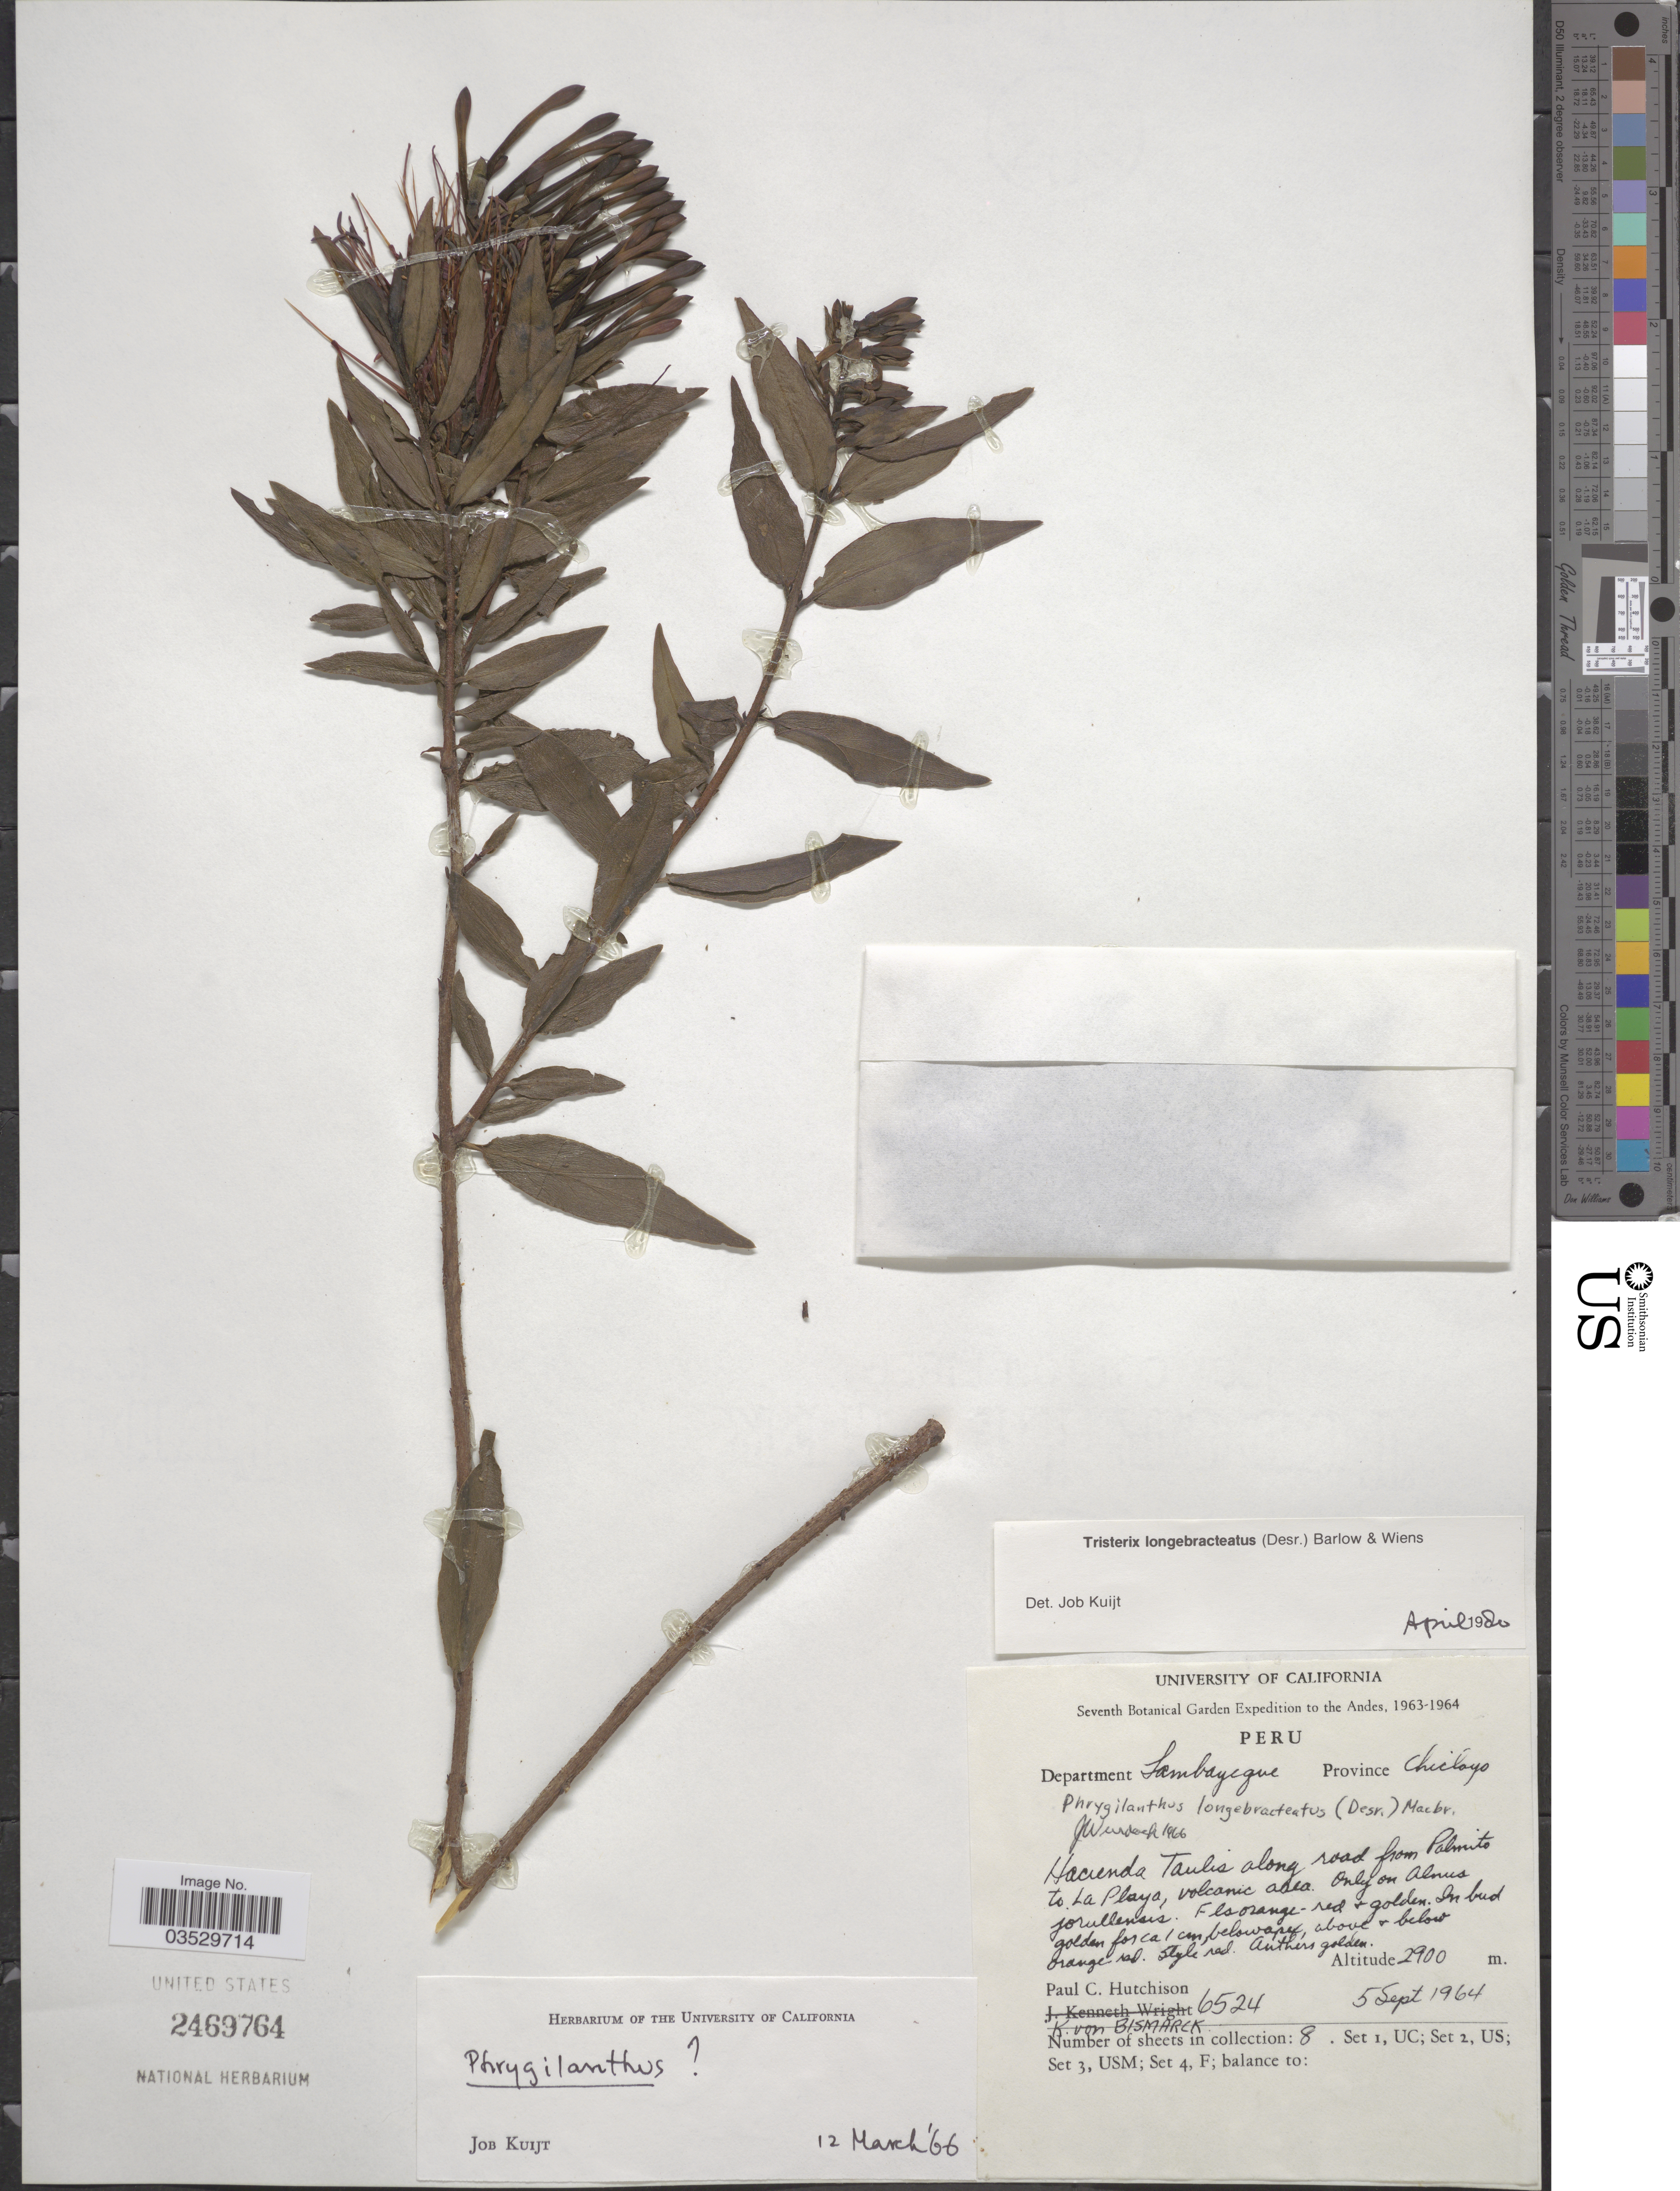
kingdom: Plantae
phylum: Tracheophyta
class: Magnoliopsida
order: Santalales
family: Loranthaceae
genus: Tristerix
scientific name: Tristerix longebracteatus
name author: (Desr.) Bart. & Wiens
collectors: P. C. Hutchison & K. von Bismarck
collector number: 6524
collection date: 1964-09-05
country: Peru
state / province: Lambayeque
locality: Andes. Department Lambayeque. Province Chicloyo. Hacienda Taulis along road from Palmito to La Playa.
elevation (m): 2900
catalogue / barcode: US 2469764